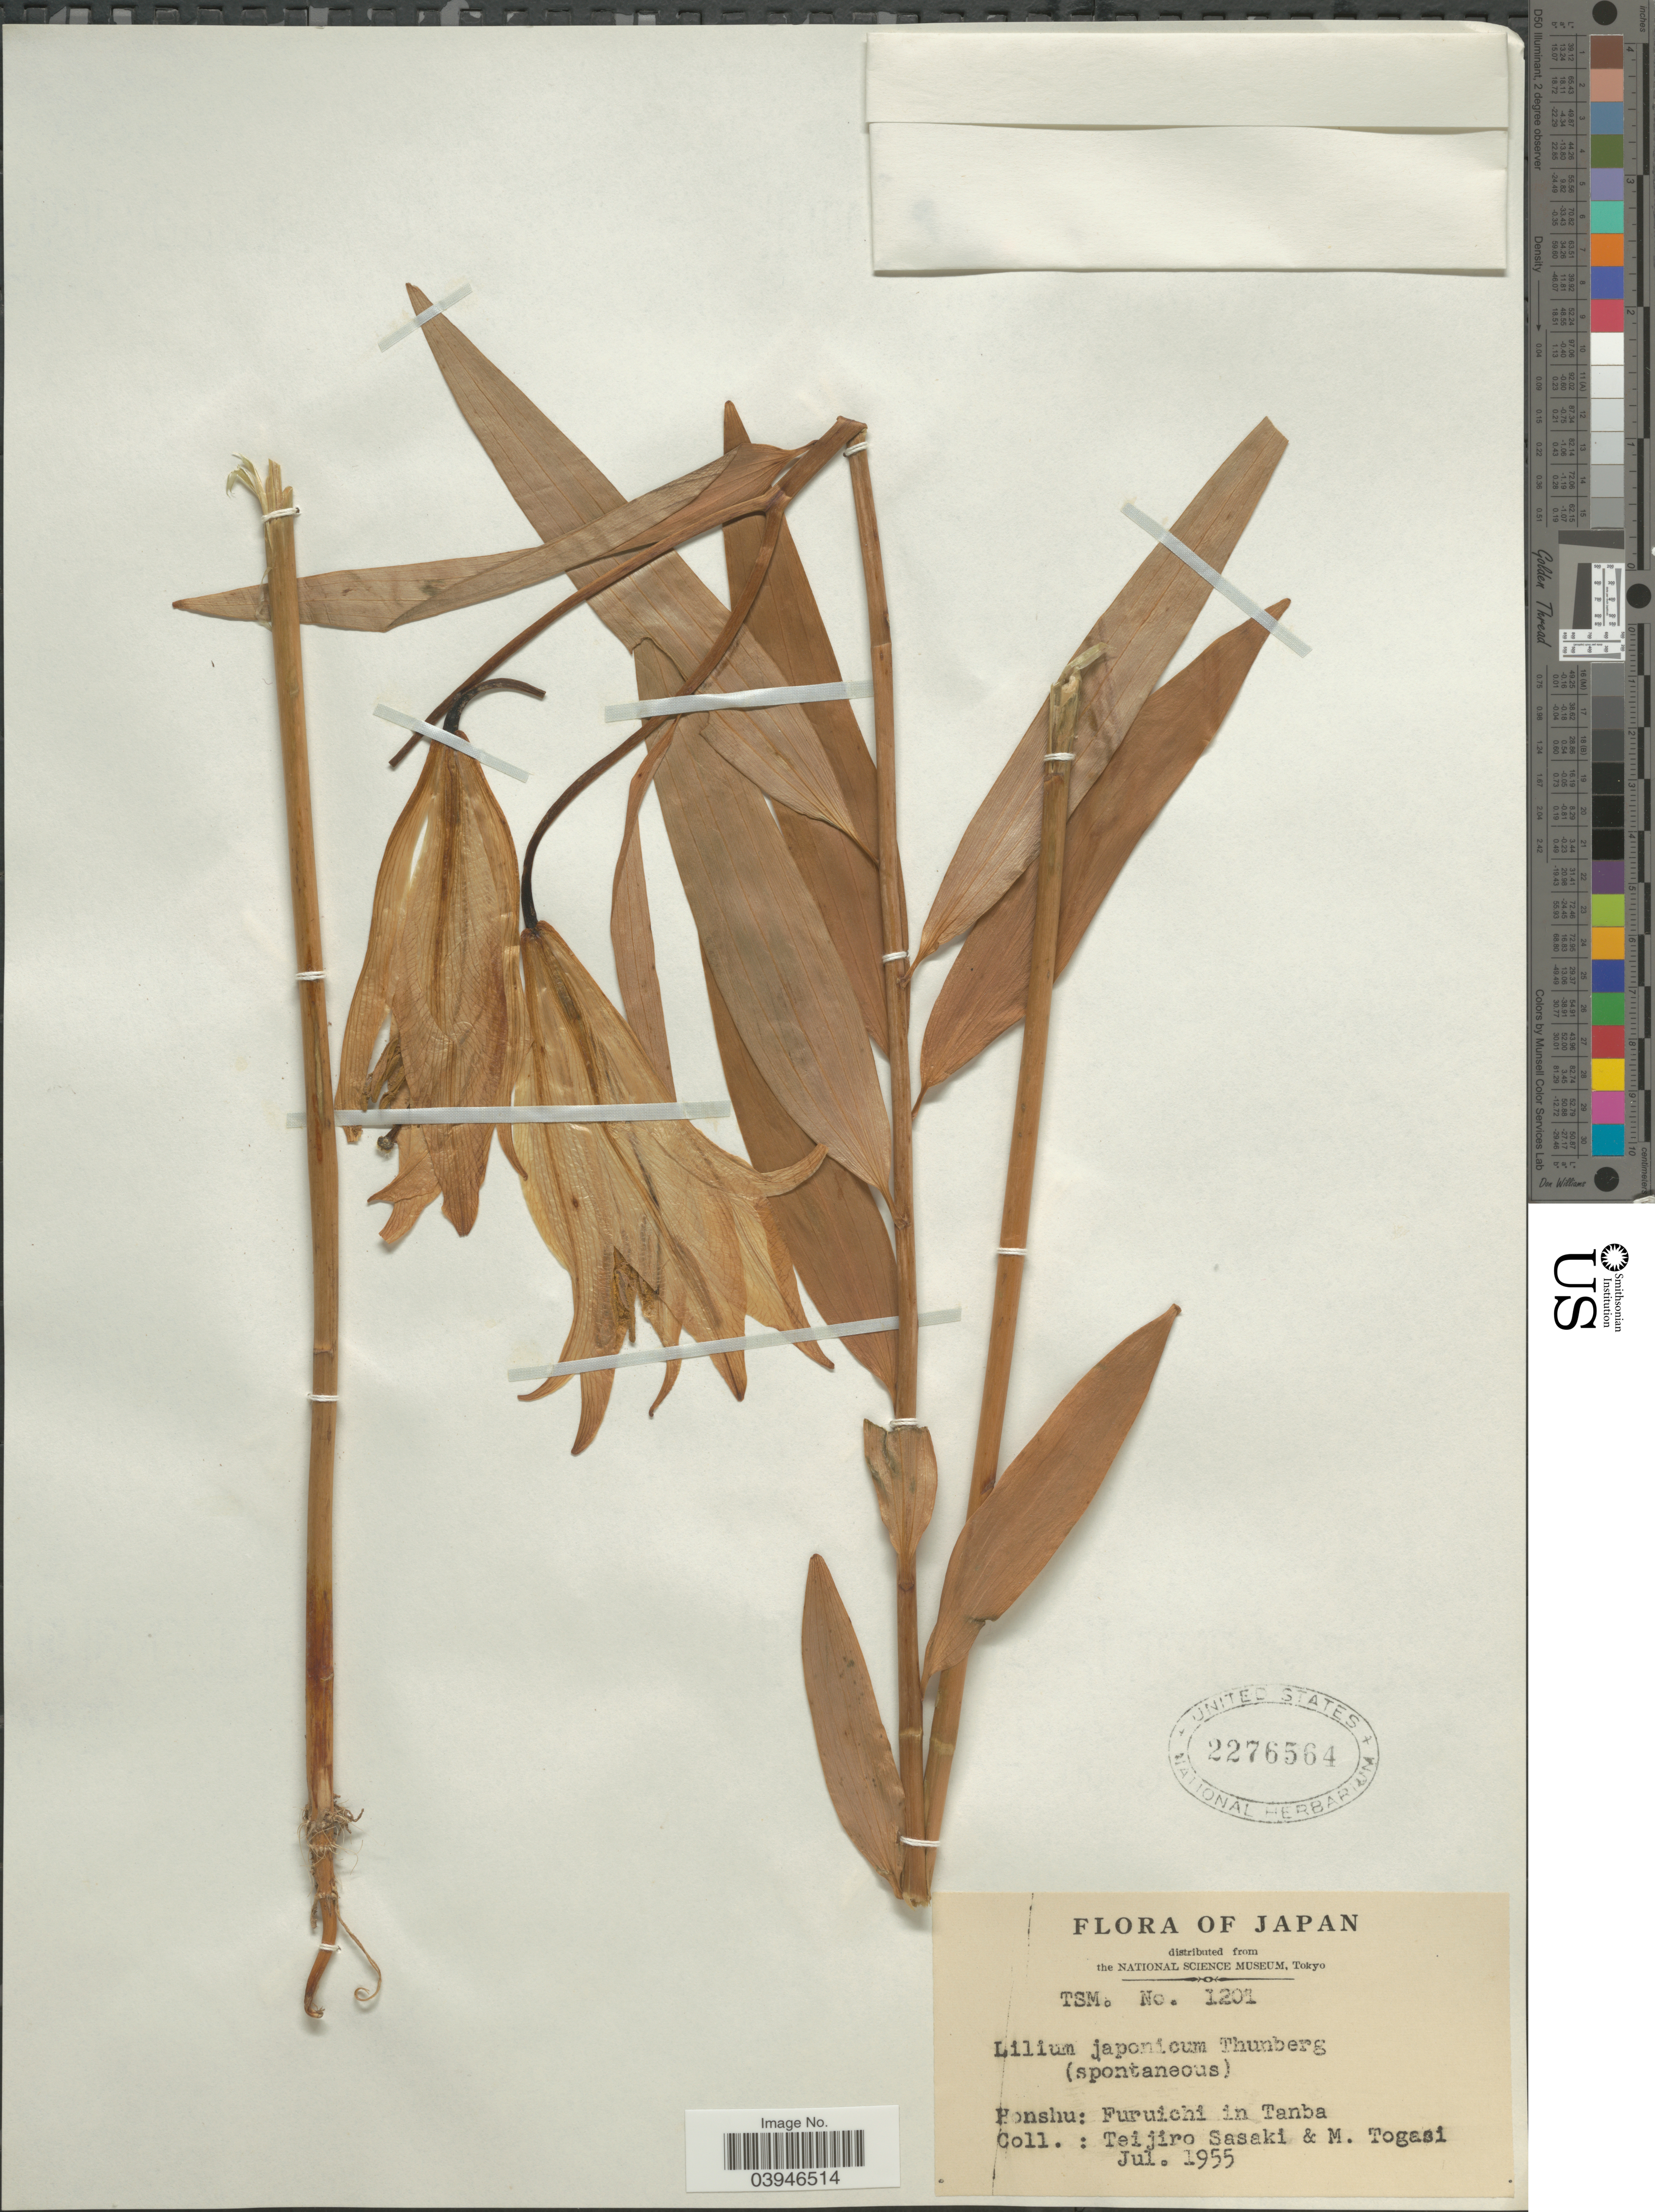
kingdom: Plantae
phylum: Tracheophyta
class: Liliopsida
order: Liliales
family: Liliaceae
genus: Lilium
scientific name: Lilium japonicum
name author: Thunb.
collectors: T. Sasaki & M. Togasi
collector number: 1201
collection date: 1955-07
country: Japan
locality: Honshu: Furuichi in Tanba.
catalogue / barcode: US 2276564